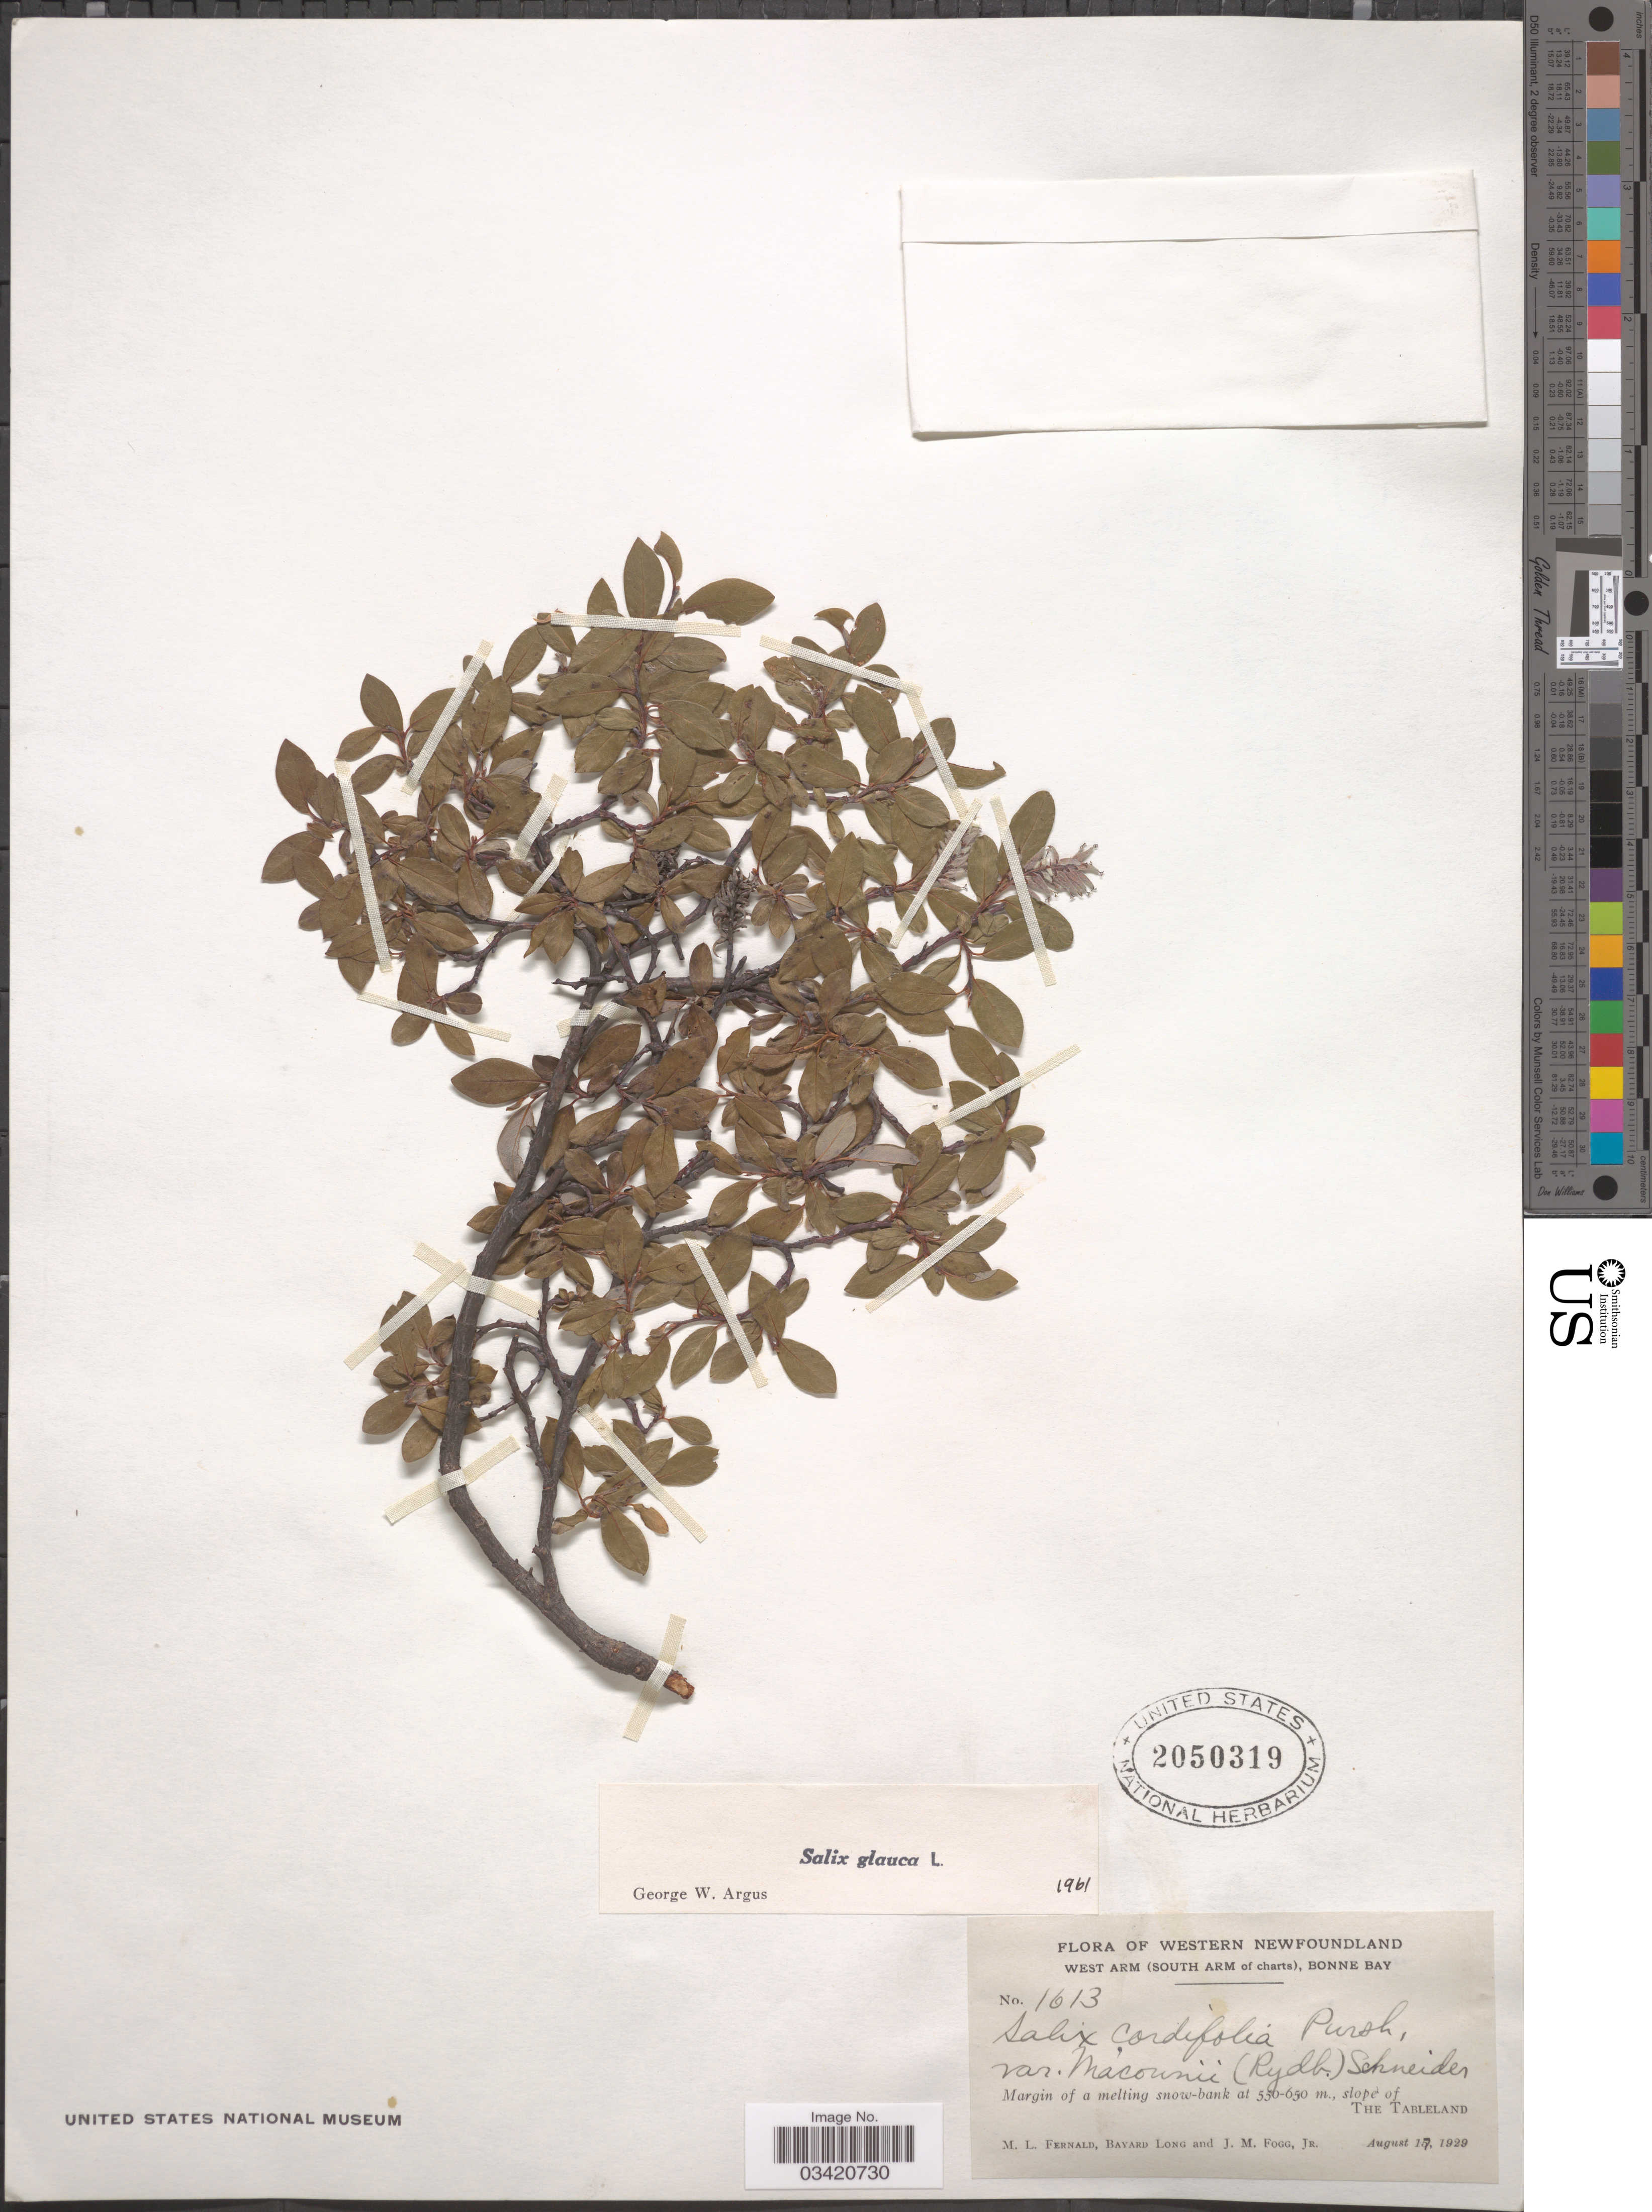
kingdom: Plantae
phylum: Tracheophyta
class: Magnoliopsida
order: Malpighiales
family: Salicaceae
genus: Salix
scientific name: Salix glauca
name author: L.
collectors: M. L. Fernald, B. Long & J. Fogg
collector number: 1613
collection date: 1929-08-17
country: Canada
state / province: Newfoundland and Labrador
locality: Western Newfoundland. West Arm (South Arm of charts), Bonne Bay. Margin of a melting snow-bank, slope of The Tableland.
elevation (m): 550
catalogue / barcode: US 2050319